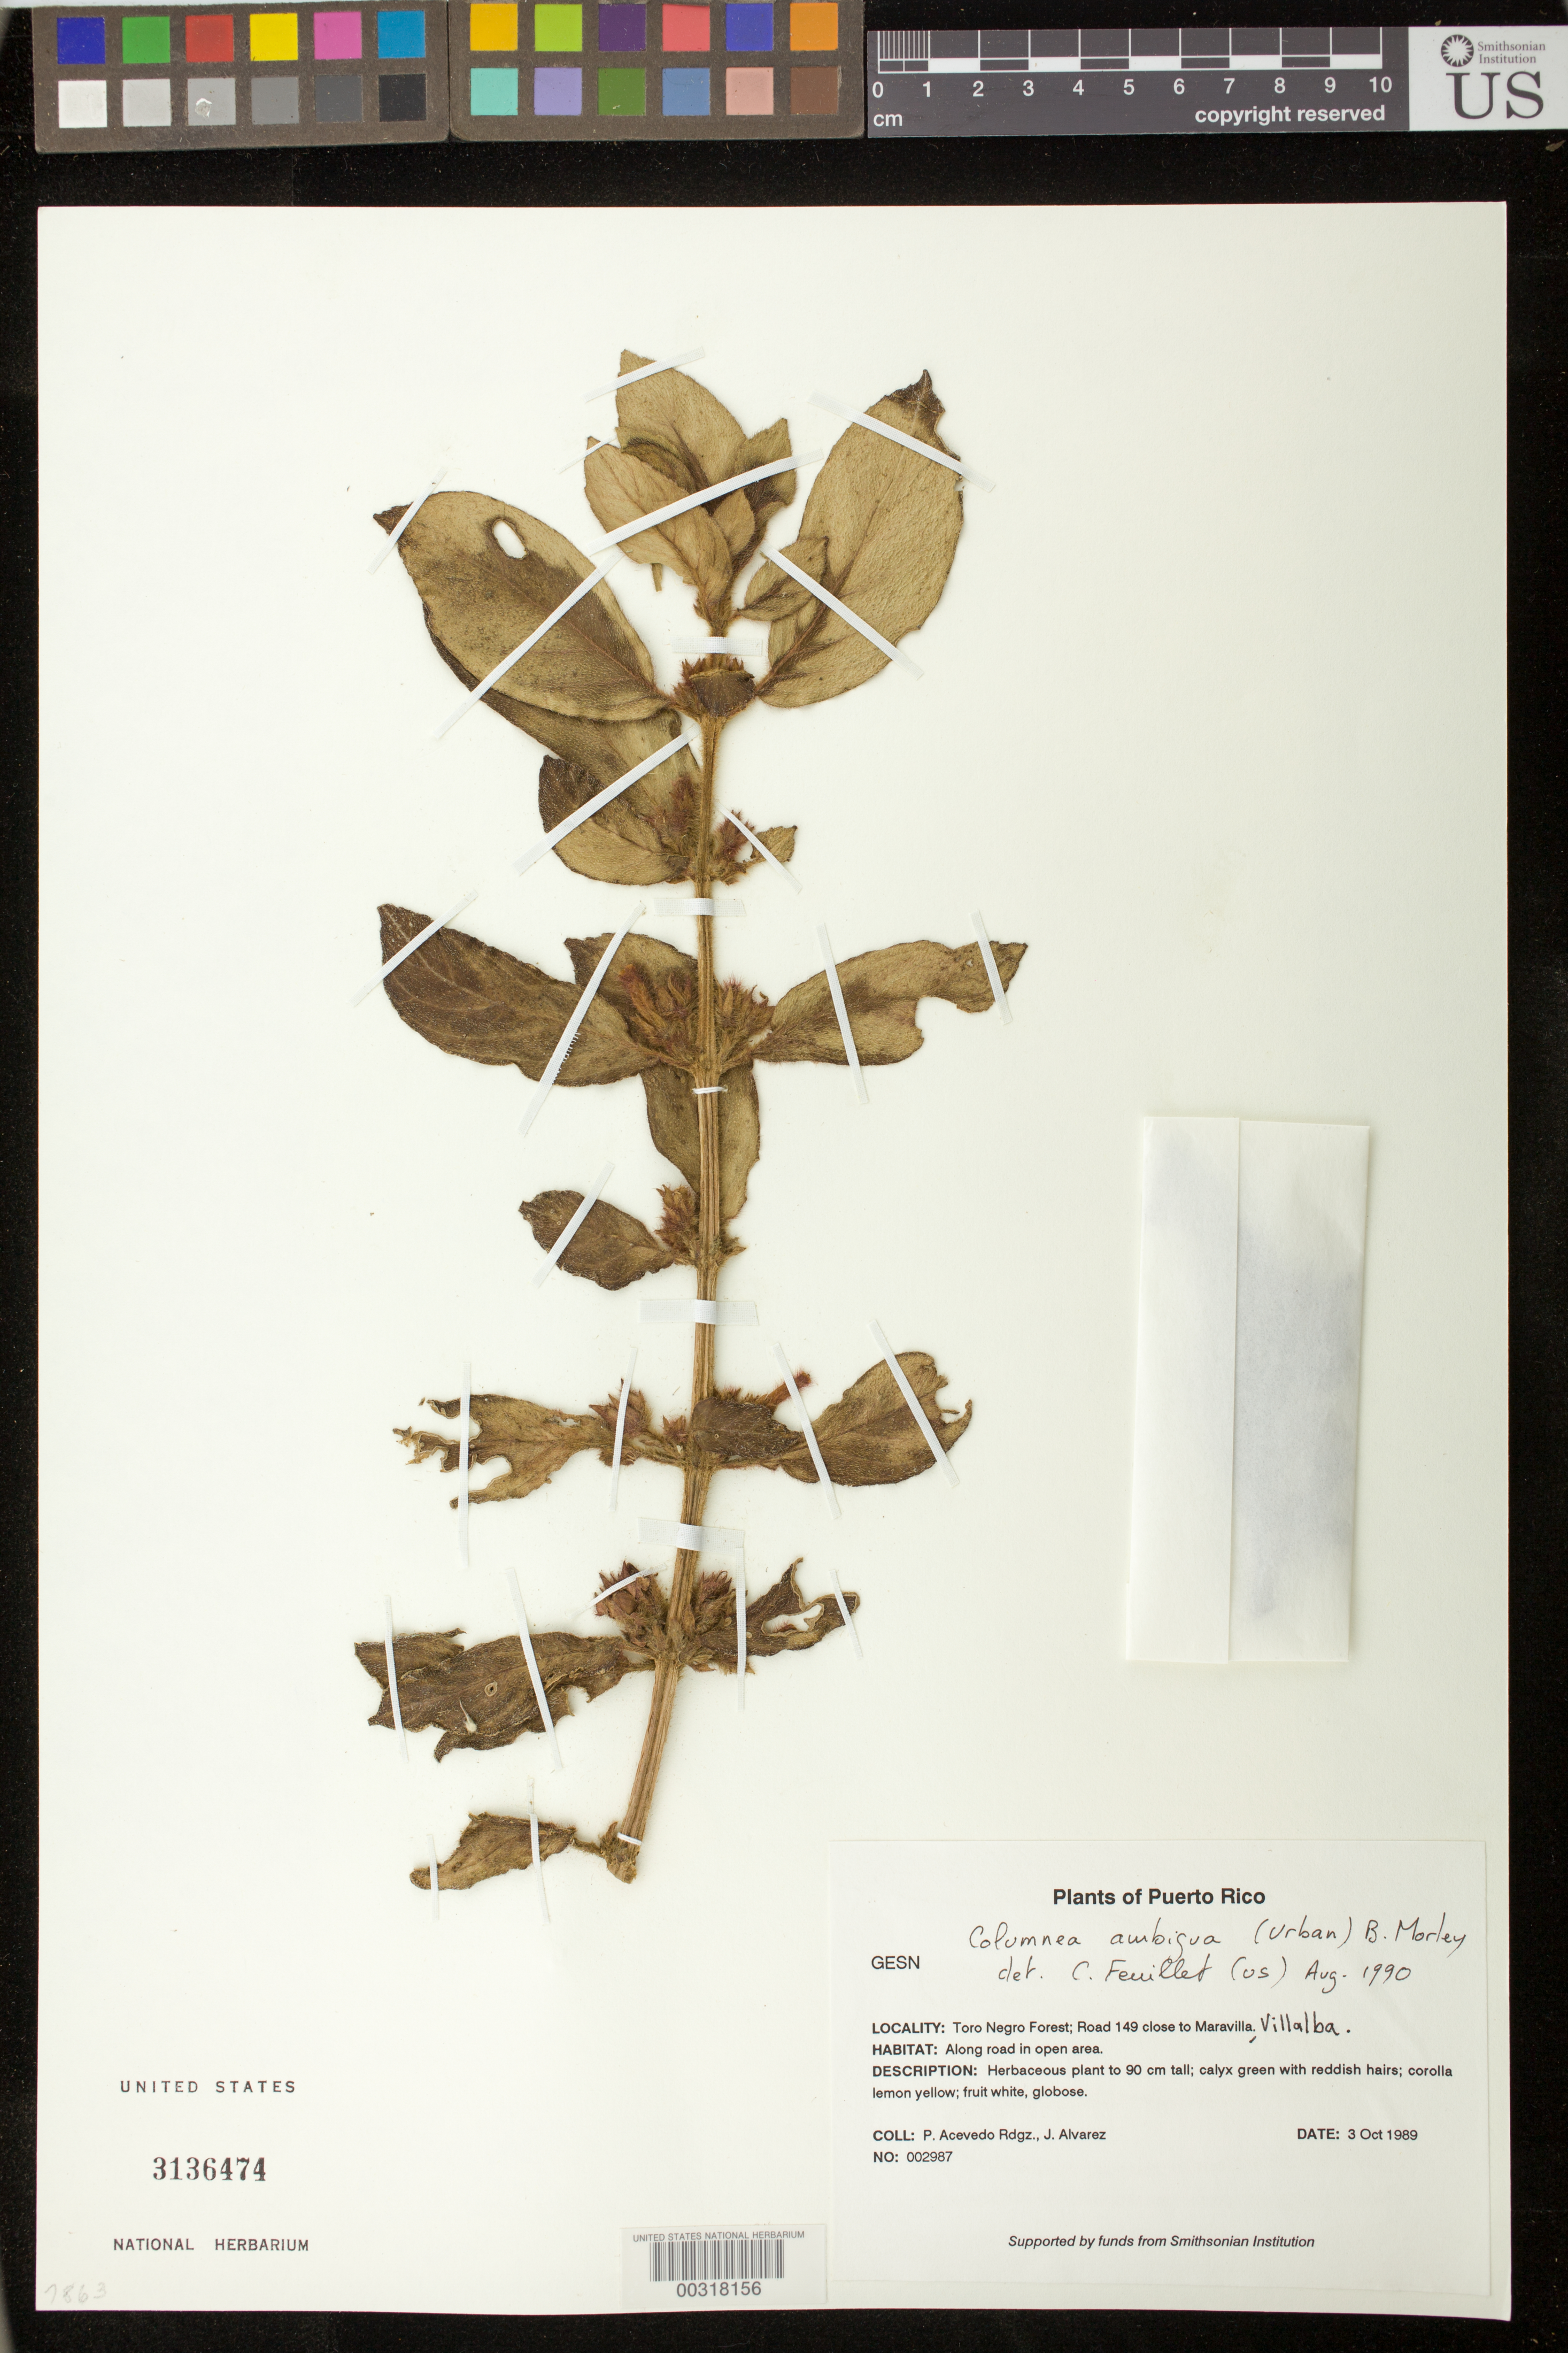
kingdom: Plantae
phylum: Tracheophyta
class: Magnoliopsida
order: Lamiales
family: Gesneriaceae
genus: Columnea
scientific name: Columnea ambigua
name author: (Urb.) B.D. Morley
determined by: Feuillet, C.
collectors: P. Acevedo-Rodr. & J. Alvarez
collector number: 2987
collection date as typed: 03 Oct 1989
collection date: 1989-10-03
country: Puerto Rico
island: Puerto Rico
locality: Villalba, Toro Negro forest, road 149 close to Maravilla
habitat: Along road in open area.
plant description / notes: MO, US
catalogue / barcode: US 3136474